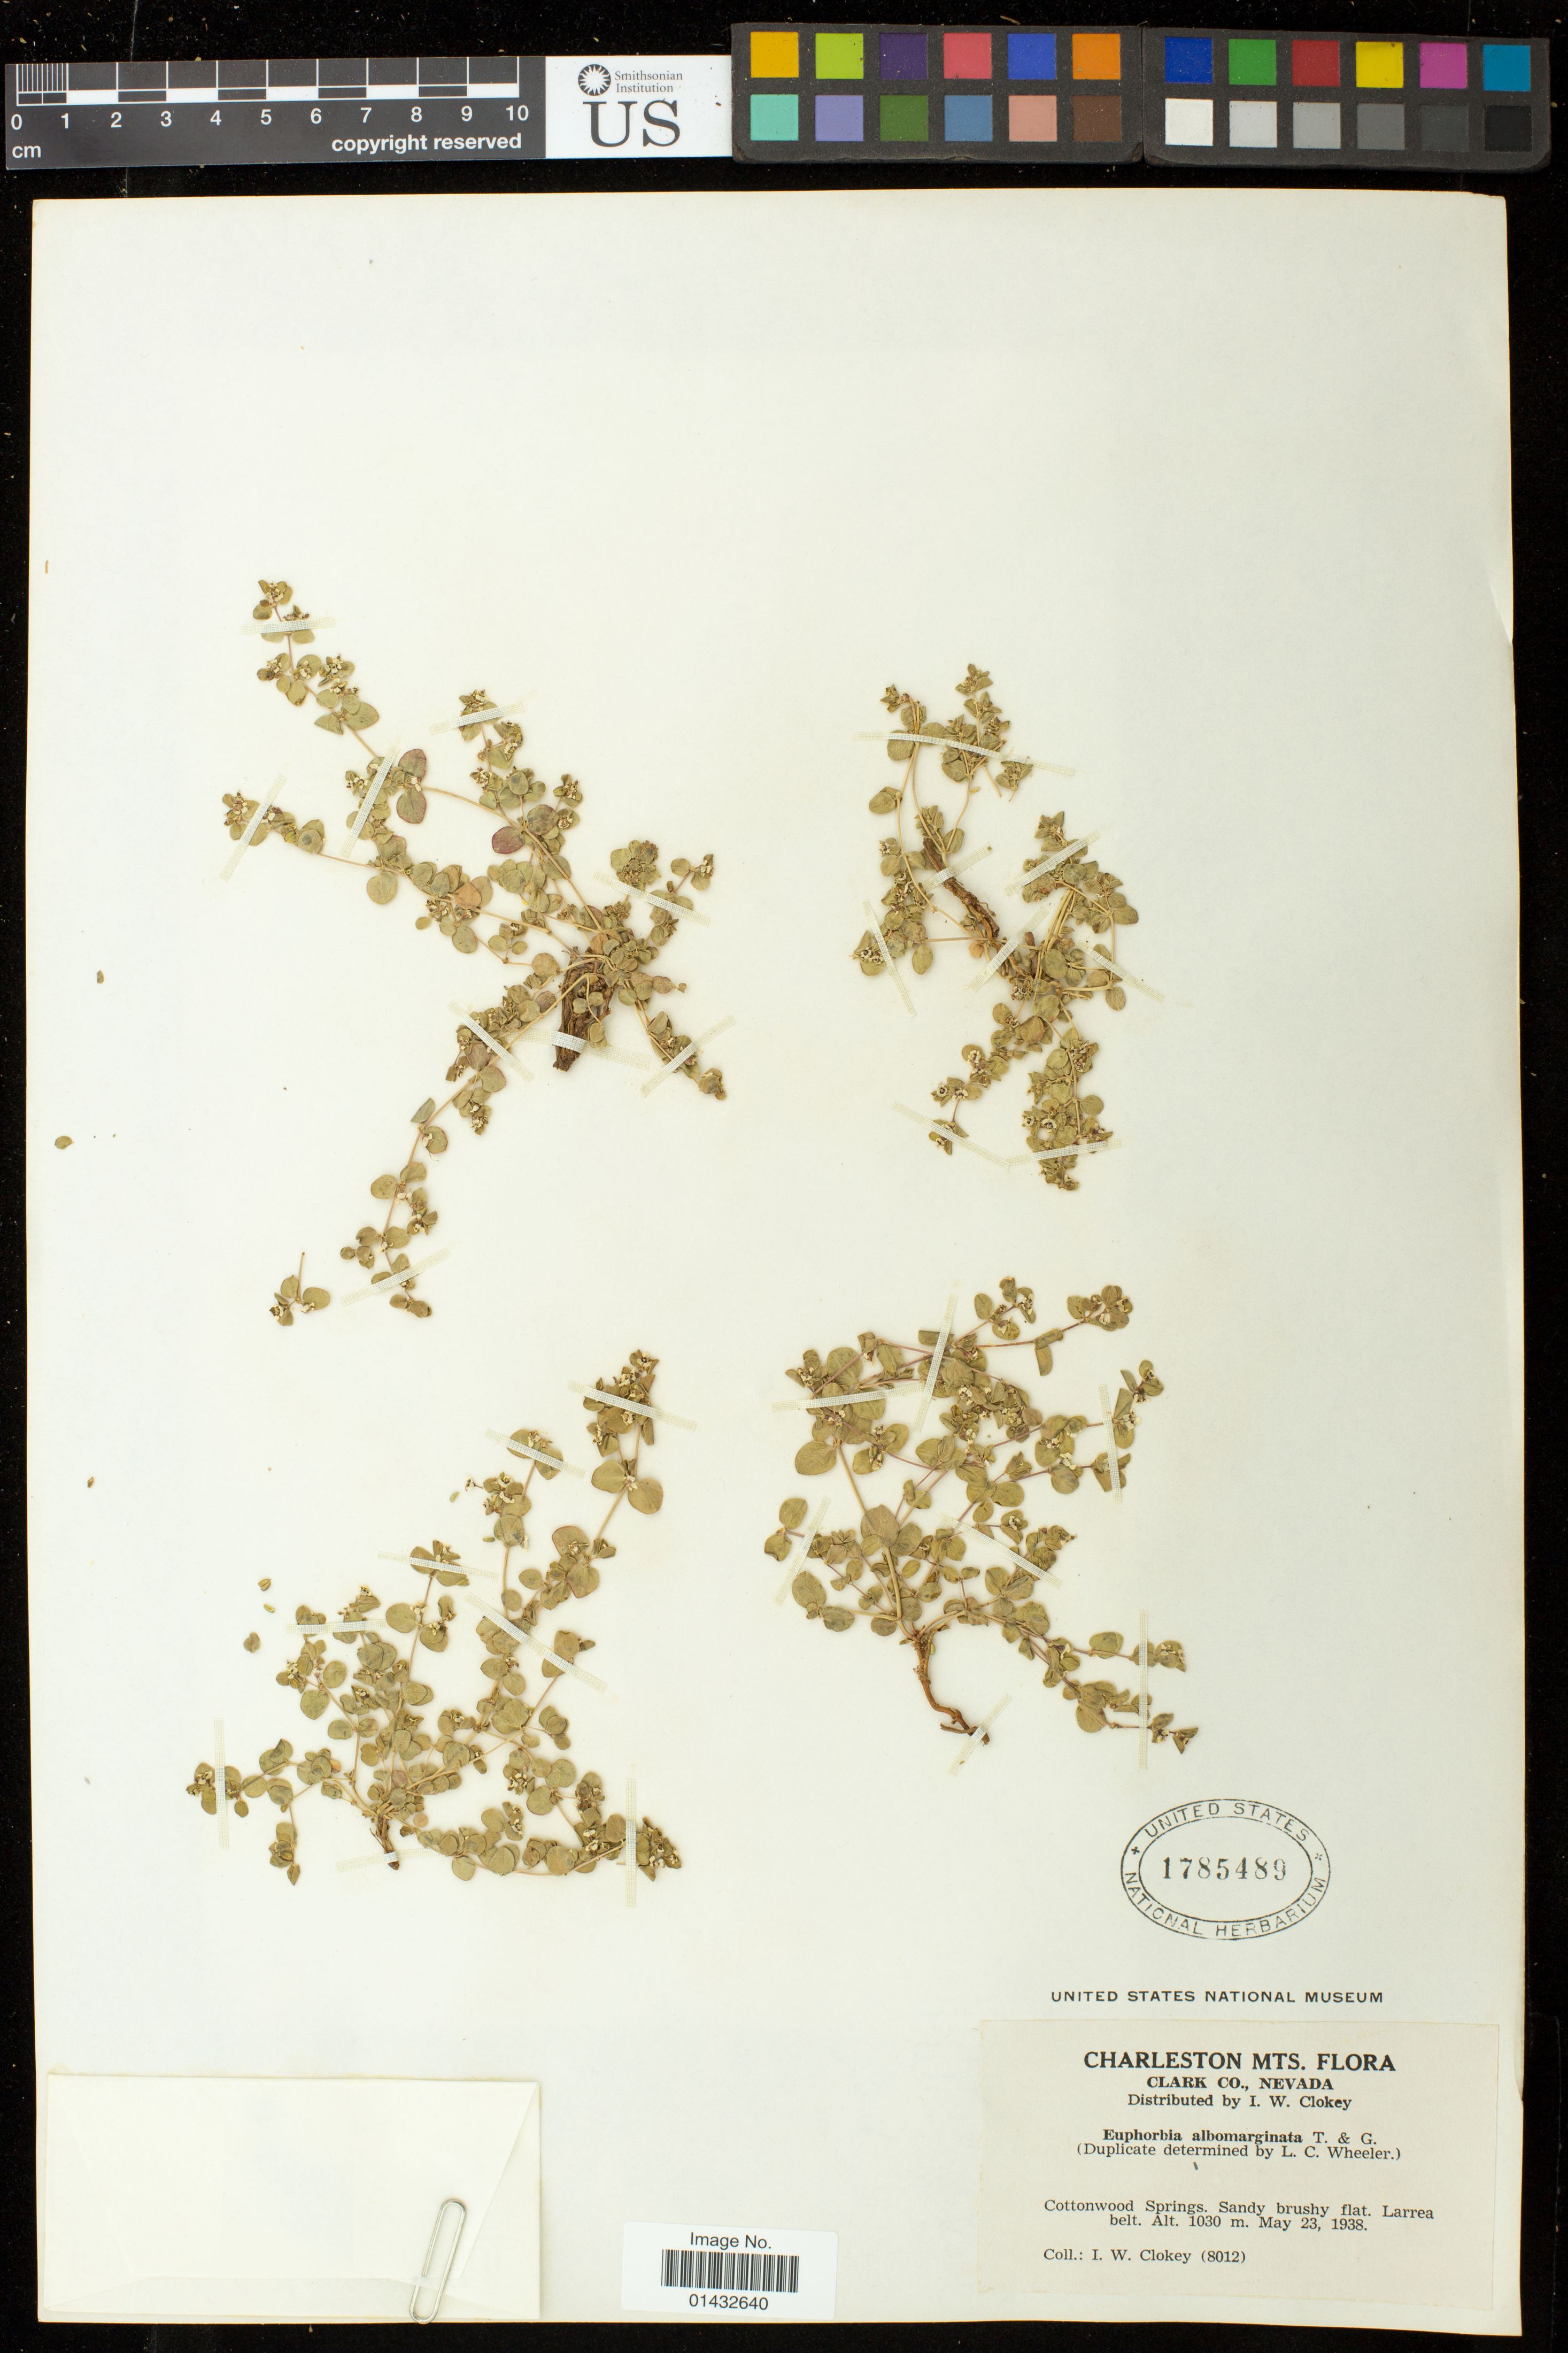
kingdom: Plantae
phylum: Tracheophyta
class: Magnoliopsida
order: Malpighiales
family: Euphorbiaceae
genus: Euphorbia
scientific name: Euphorbia albomarginata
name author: Torr. & A. Gray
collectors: I. W. Clokey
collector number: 8012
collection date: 1938-05-23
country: United States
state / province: Nevada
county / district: Clark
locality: Cottonwood Springs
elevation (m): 1030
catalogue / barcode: US 1785489